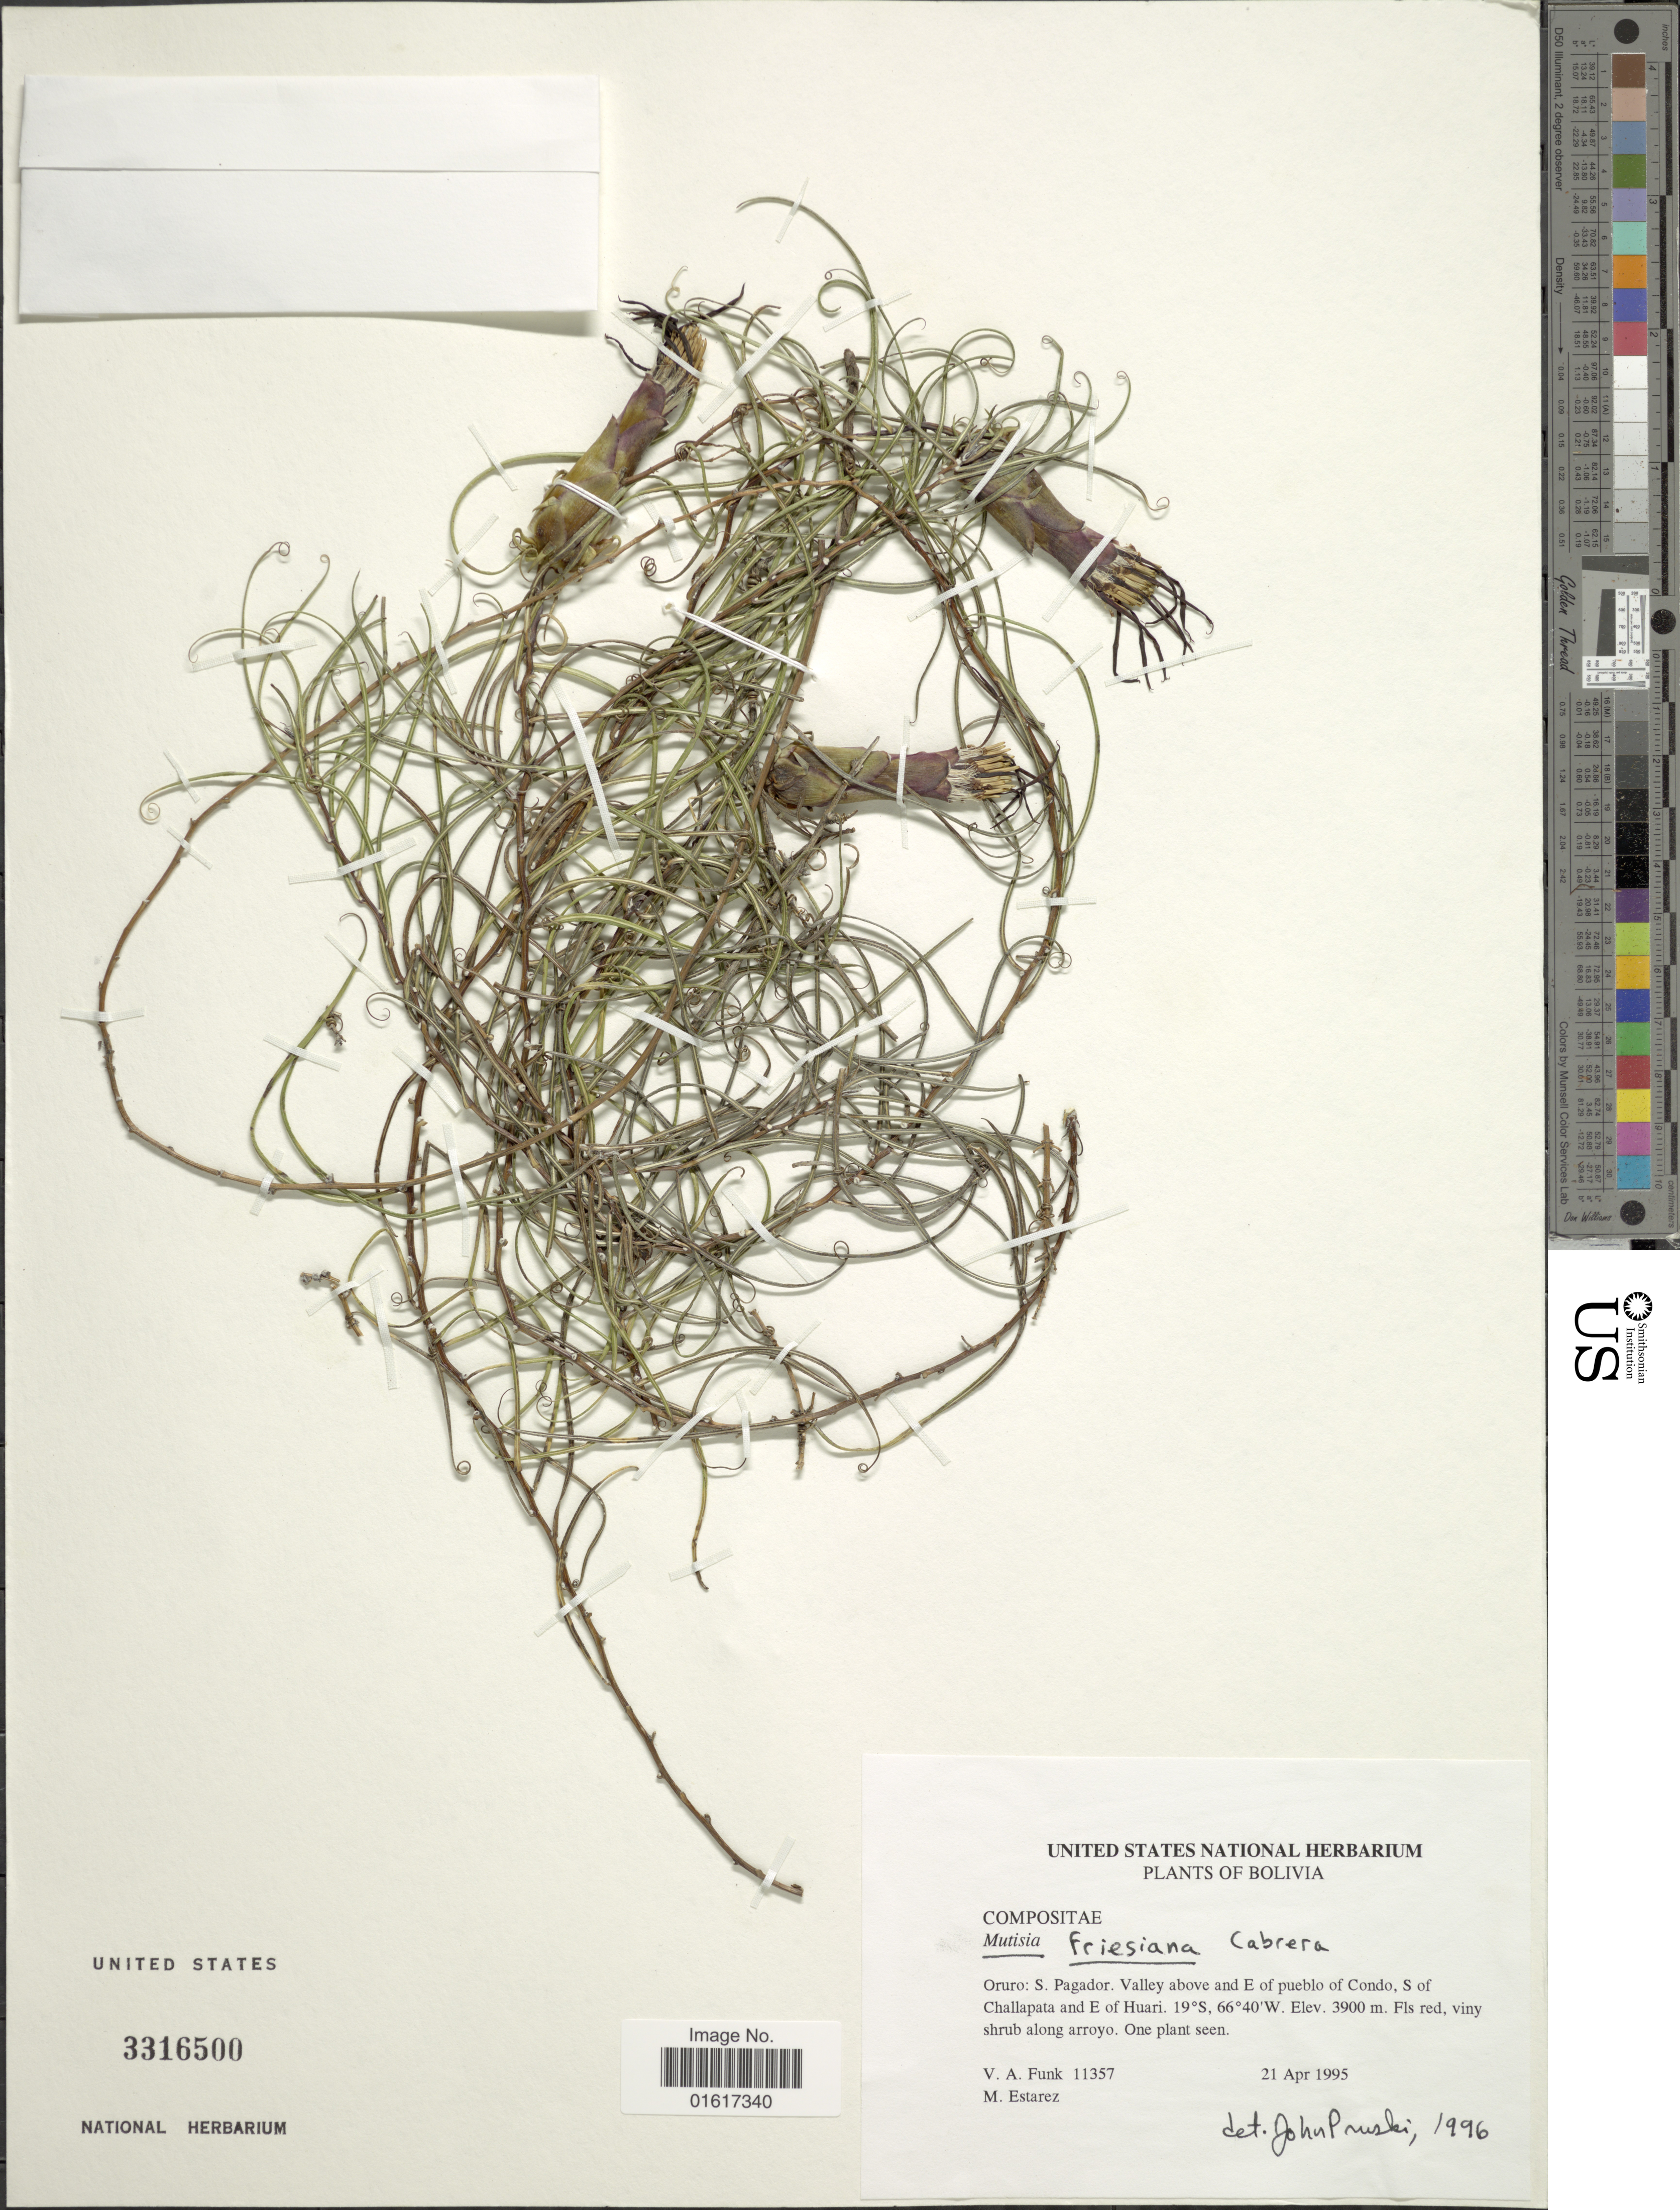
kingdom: Plantae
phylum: Tracheophyta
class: Magnoliopsida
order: Asterales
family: Asteraceae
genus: Mutisia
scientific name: Mutisia friesiana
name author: Cabrera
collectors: V. Funk & M. Estarez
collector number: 11357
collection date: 1995-04-21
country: Bolivia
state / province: Oruro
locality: S. Pagador. Valley above and E of pueblo of Condo, S of Challapata and E of Huari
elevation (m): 3900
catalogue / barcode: US 3316500